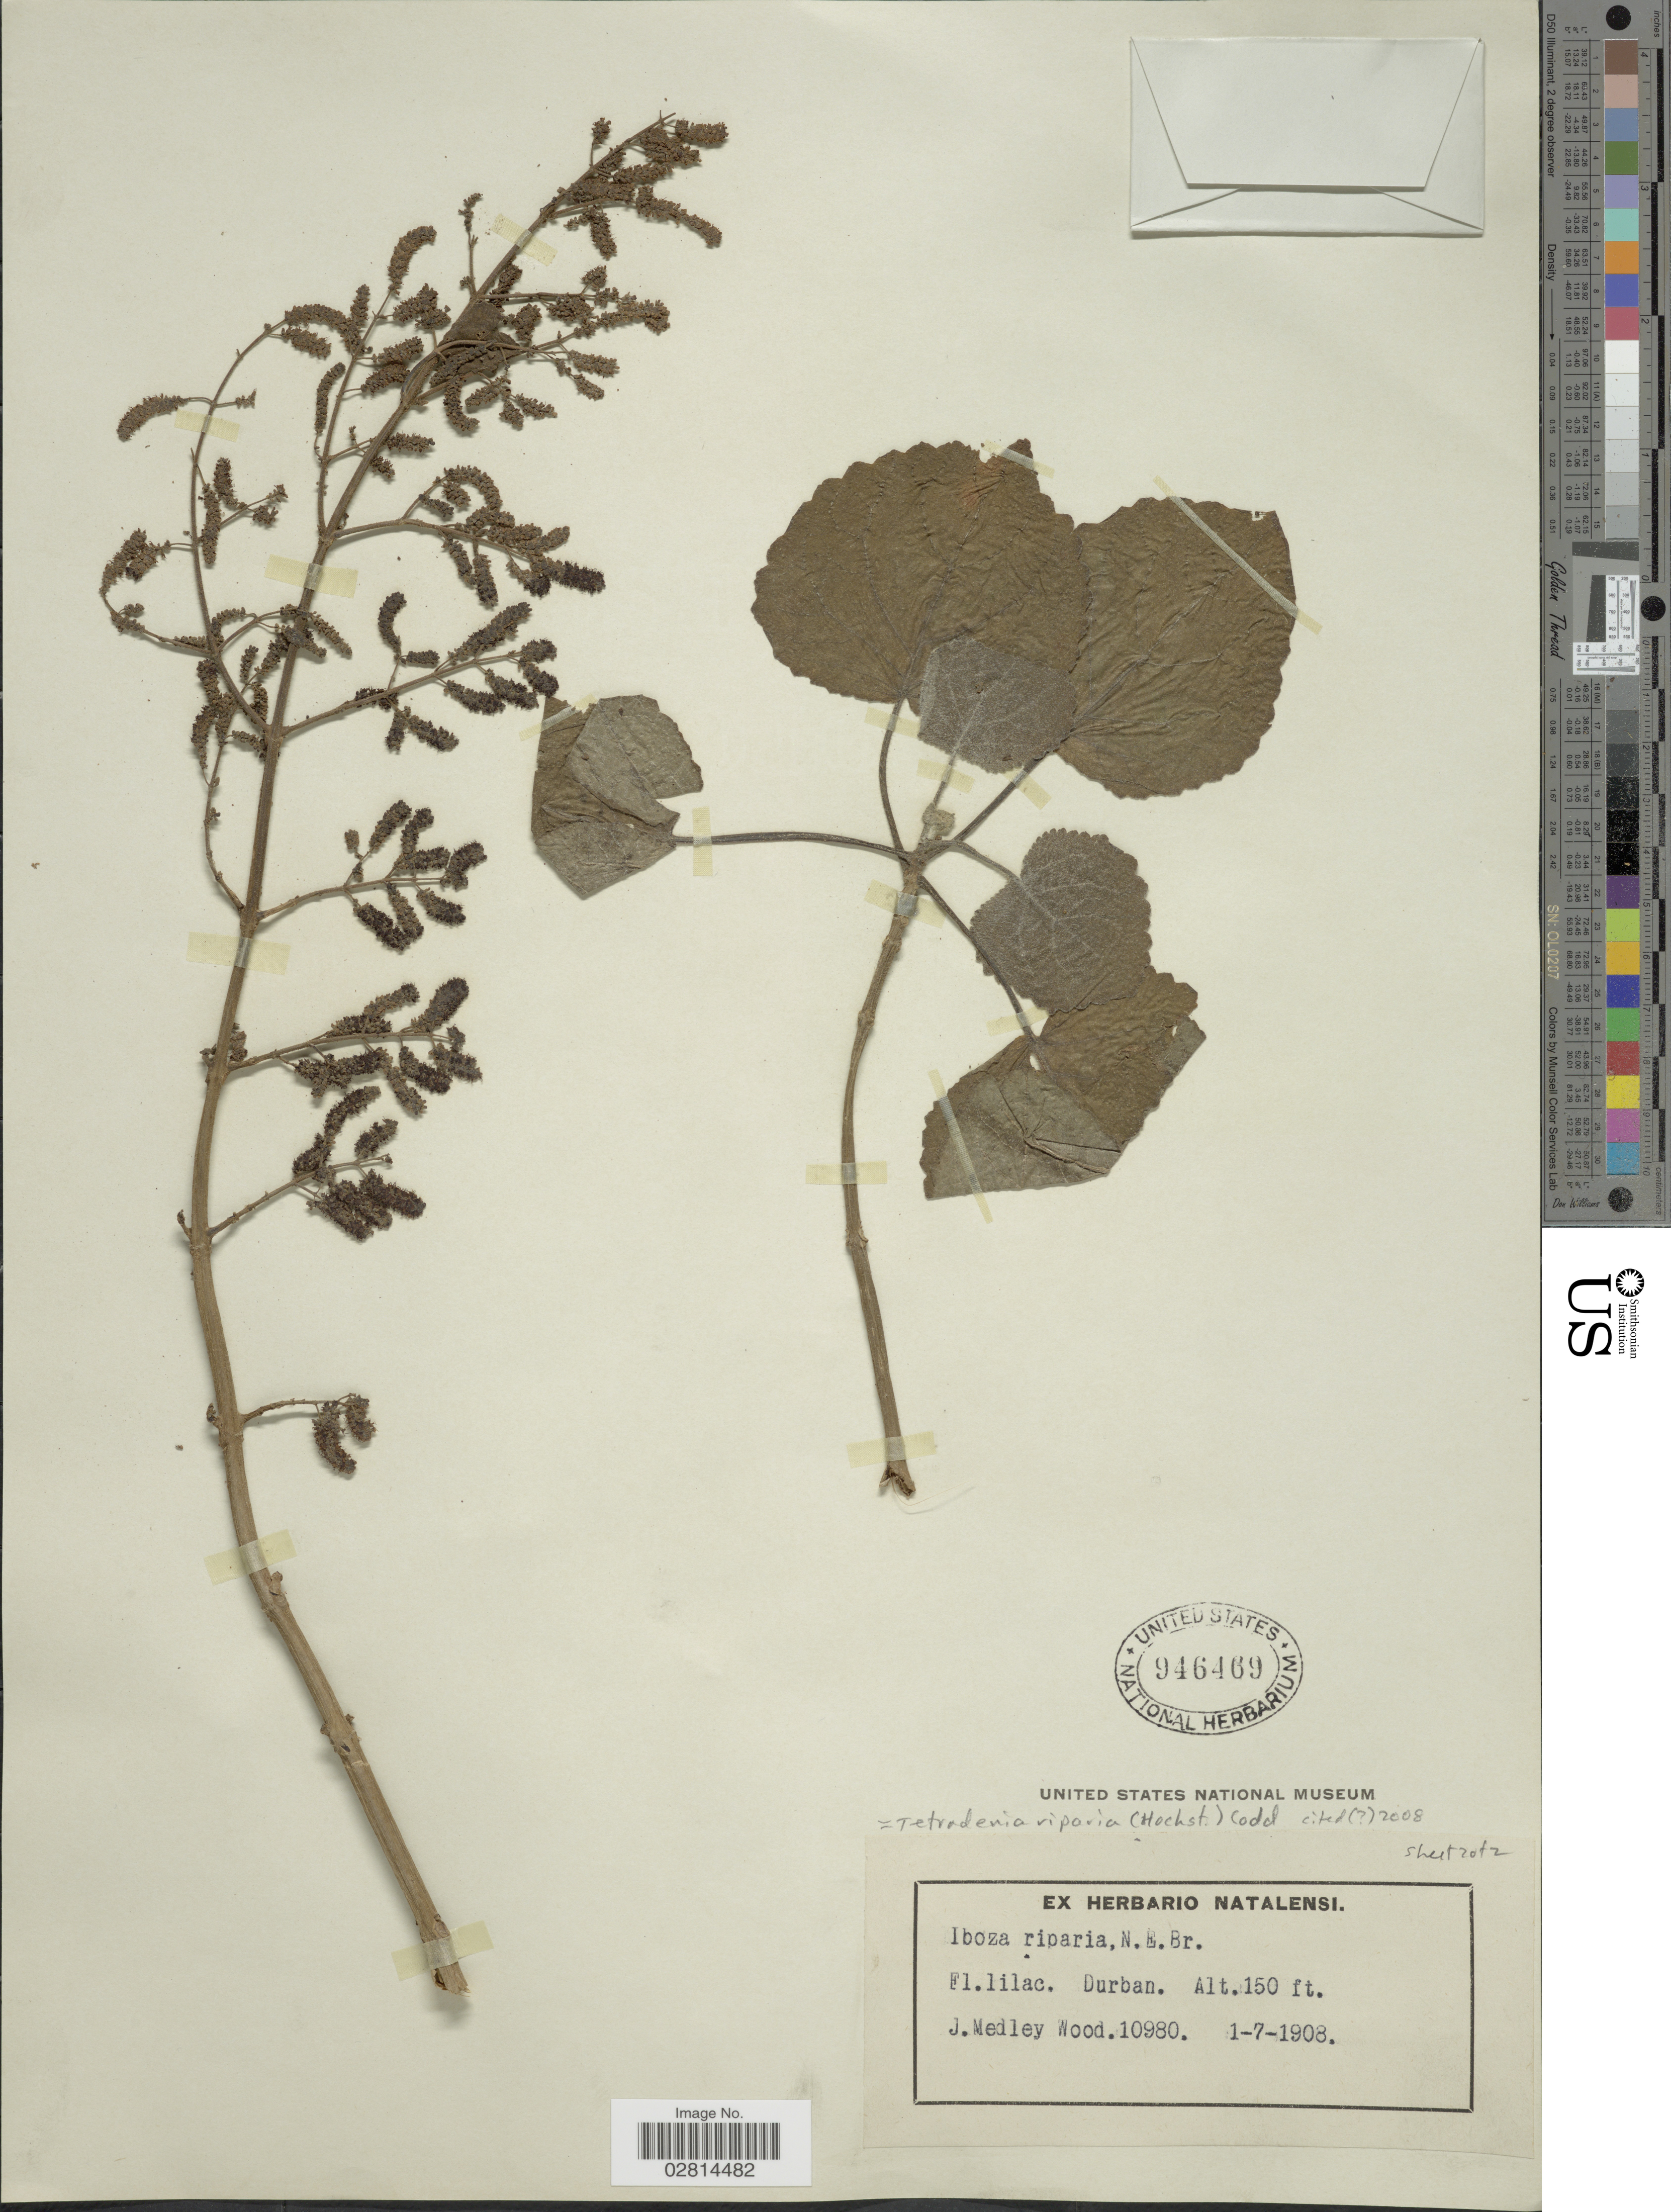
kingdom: Plantae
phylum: Tracheophyta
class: Magnoliopsida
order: Lamiales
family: Lamiaceae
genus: Tetradenia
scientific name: Tetradenia riparia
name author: (Hochst.) Codd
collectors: J. Medley Wood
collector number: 10980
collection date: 1908-07-01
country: South Africa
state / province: KwaZulu-Natal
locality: Durban.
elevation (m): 46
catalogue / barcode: US 946469